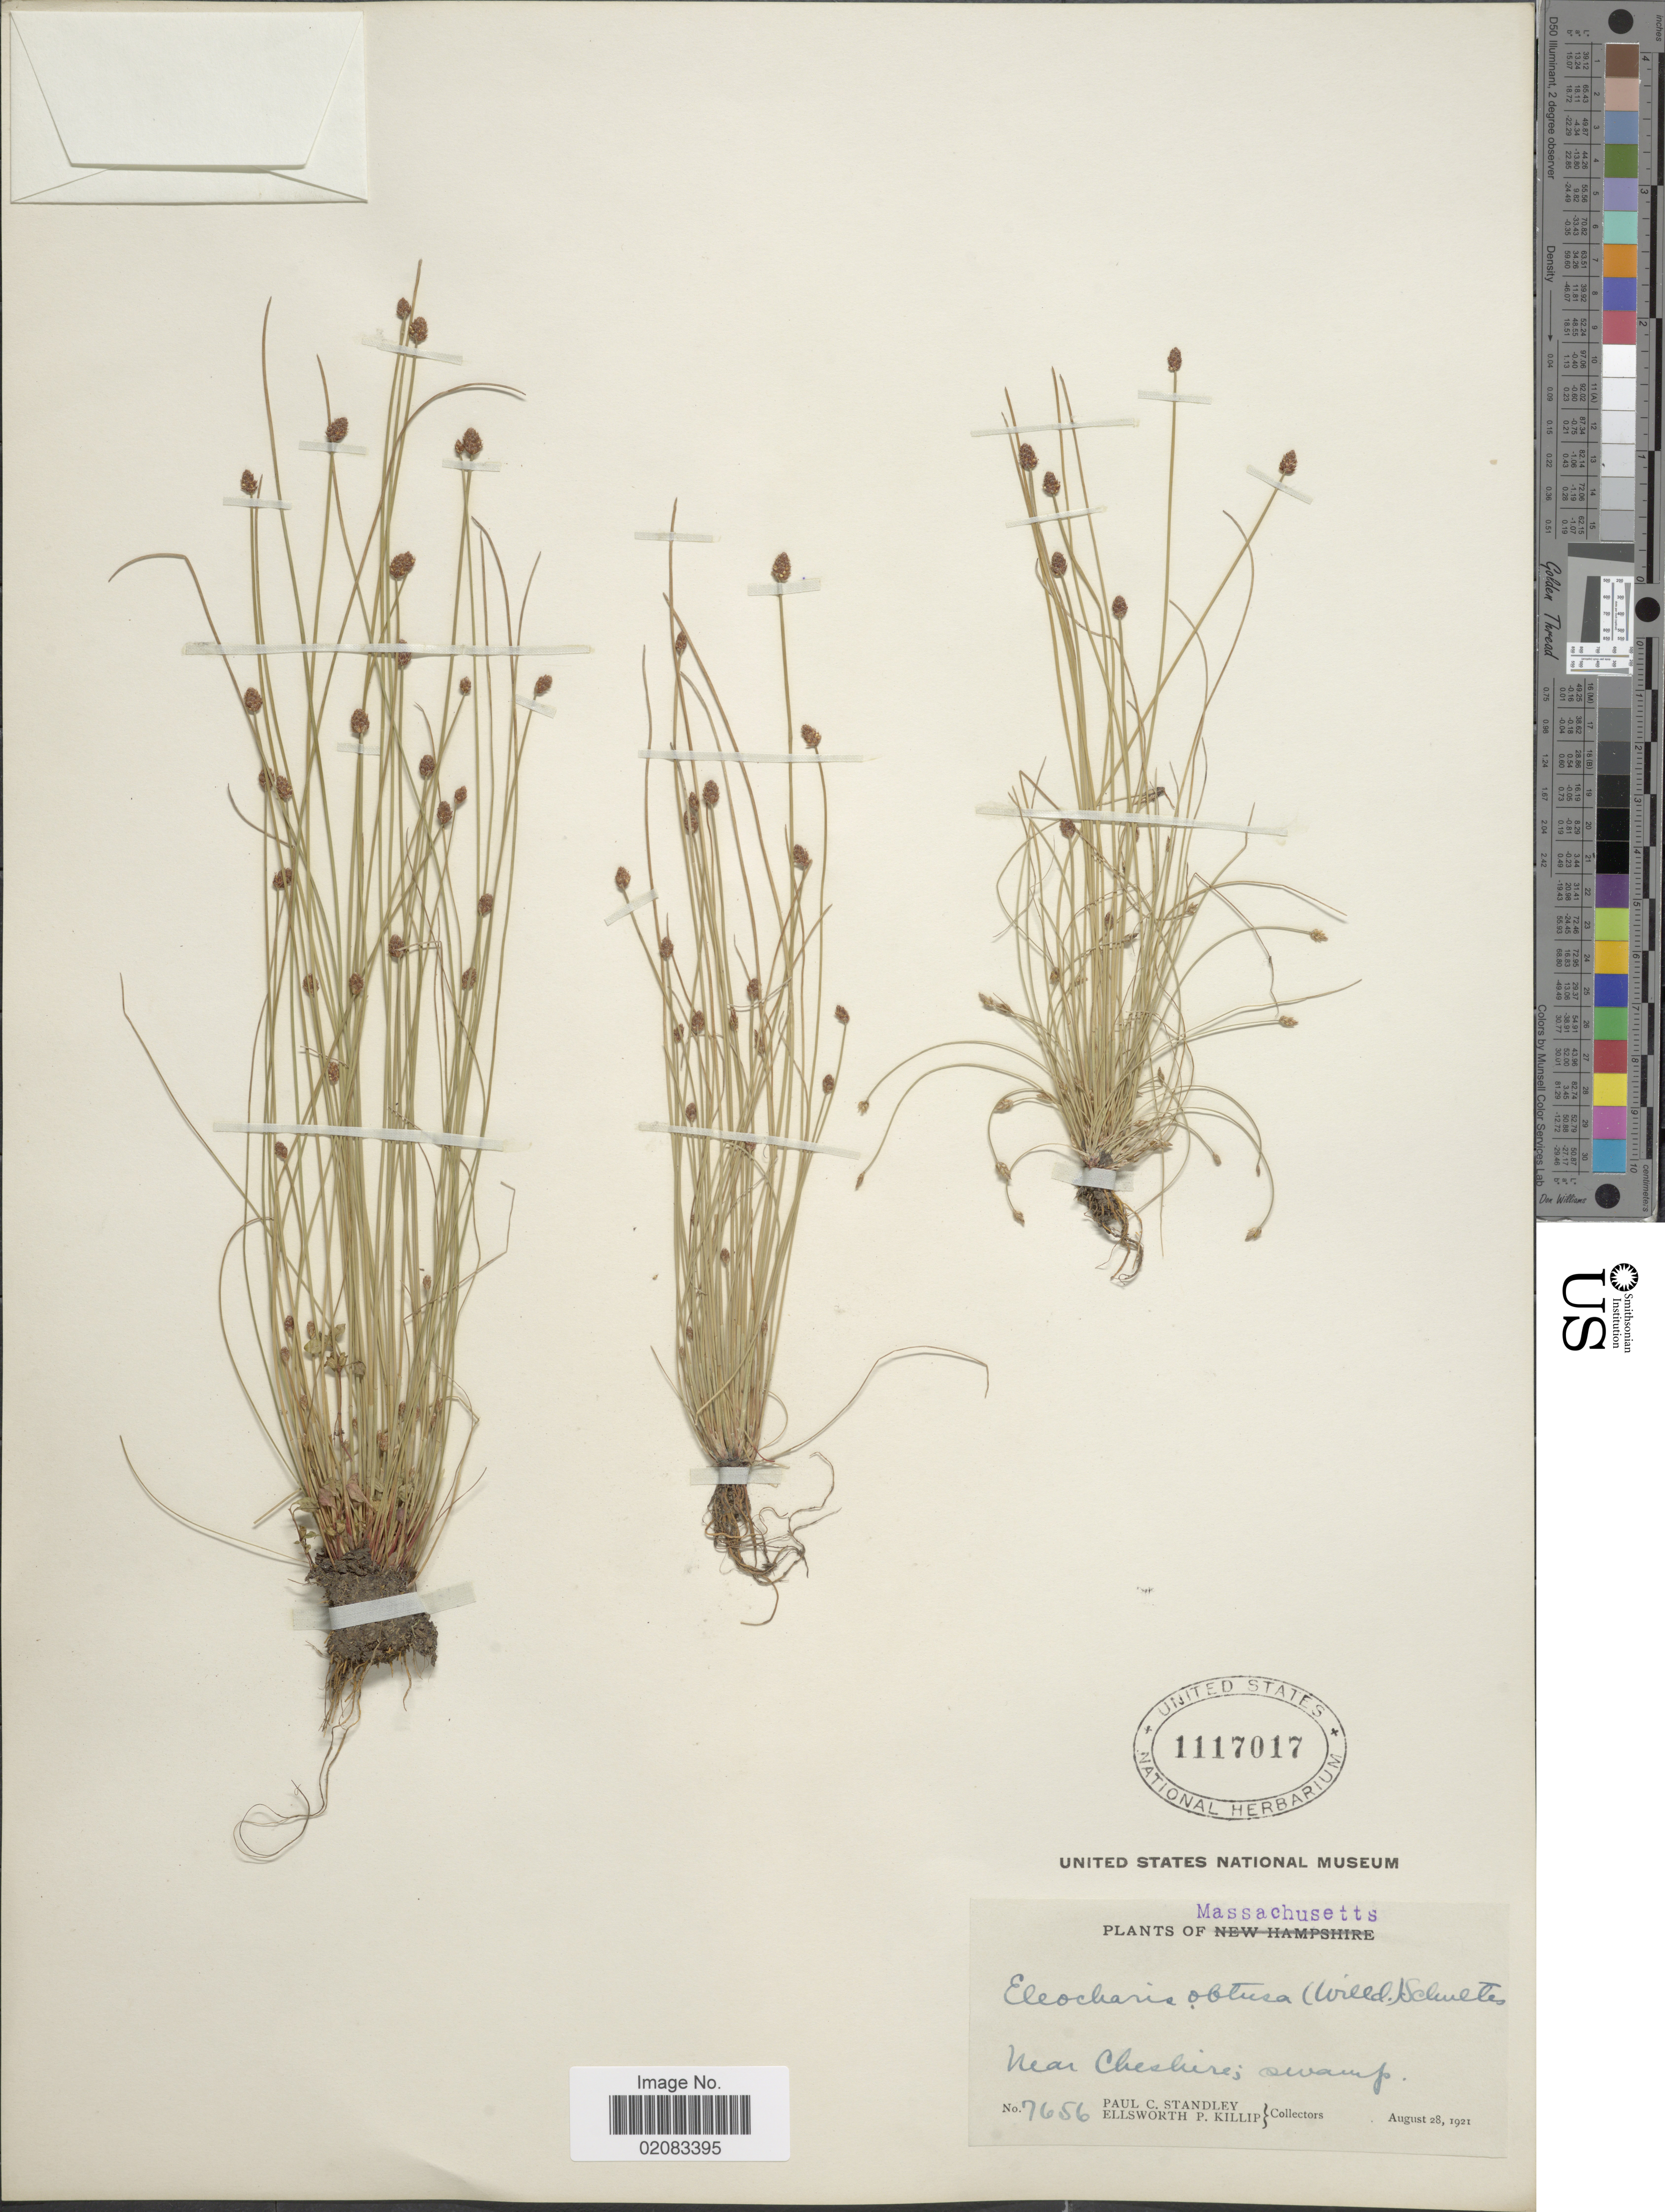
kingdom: Plantae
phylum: Tracheophyta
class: Liliopsida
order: Poales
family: Cyperaceae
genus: Eleocharis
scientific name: Eleocharis obtusa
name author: (Willd.) Schult.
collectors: P. C. Standley & E. P. Killip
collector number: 7656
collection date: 1921-08-28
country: United States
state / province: Massachusetts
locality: Near Cheshire; swamp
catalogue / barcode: US 1117017